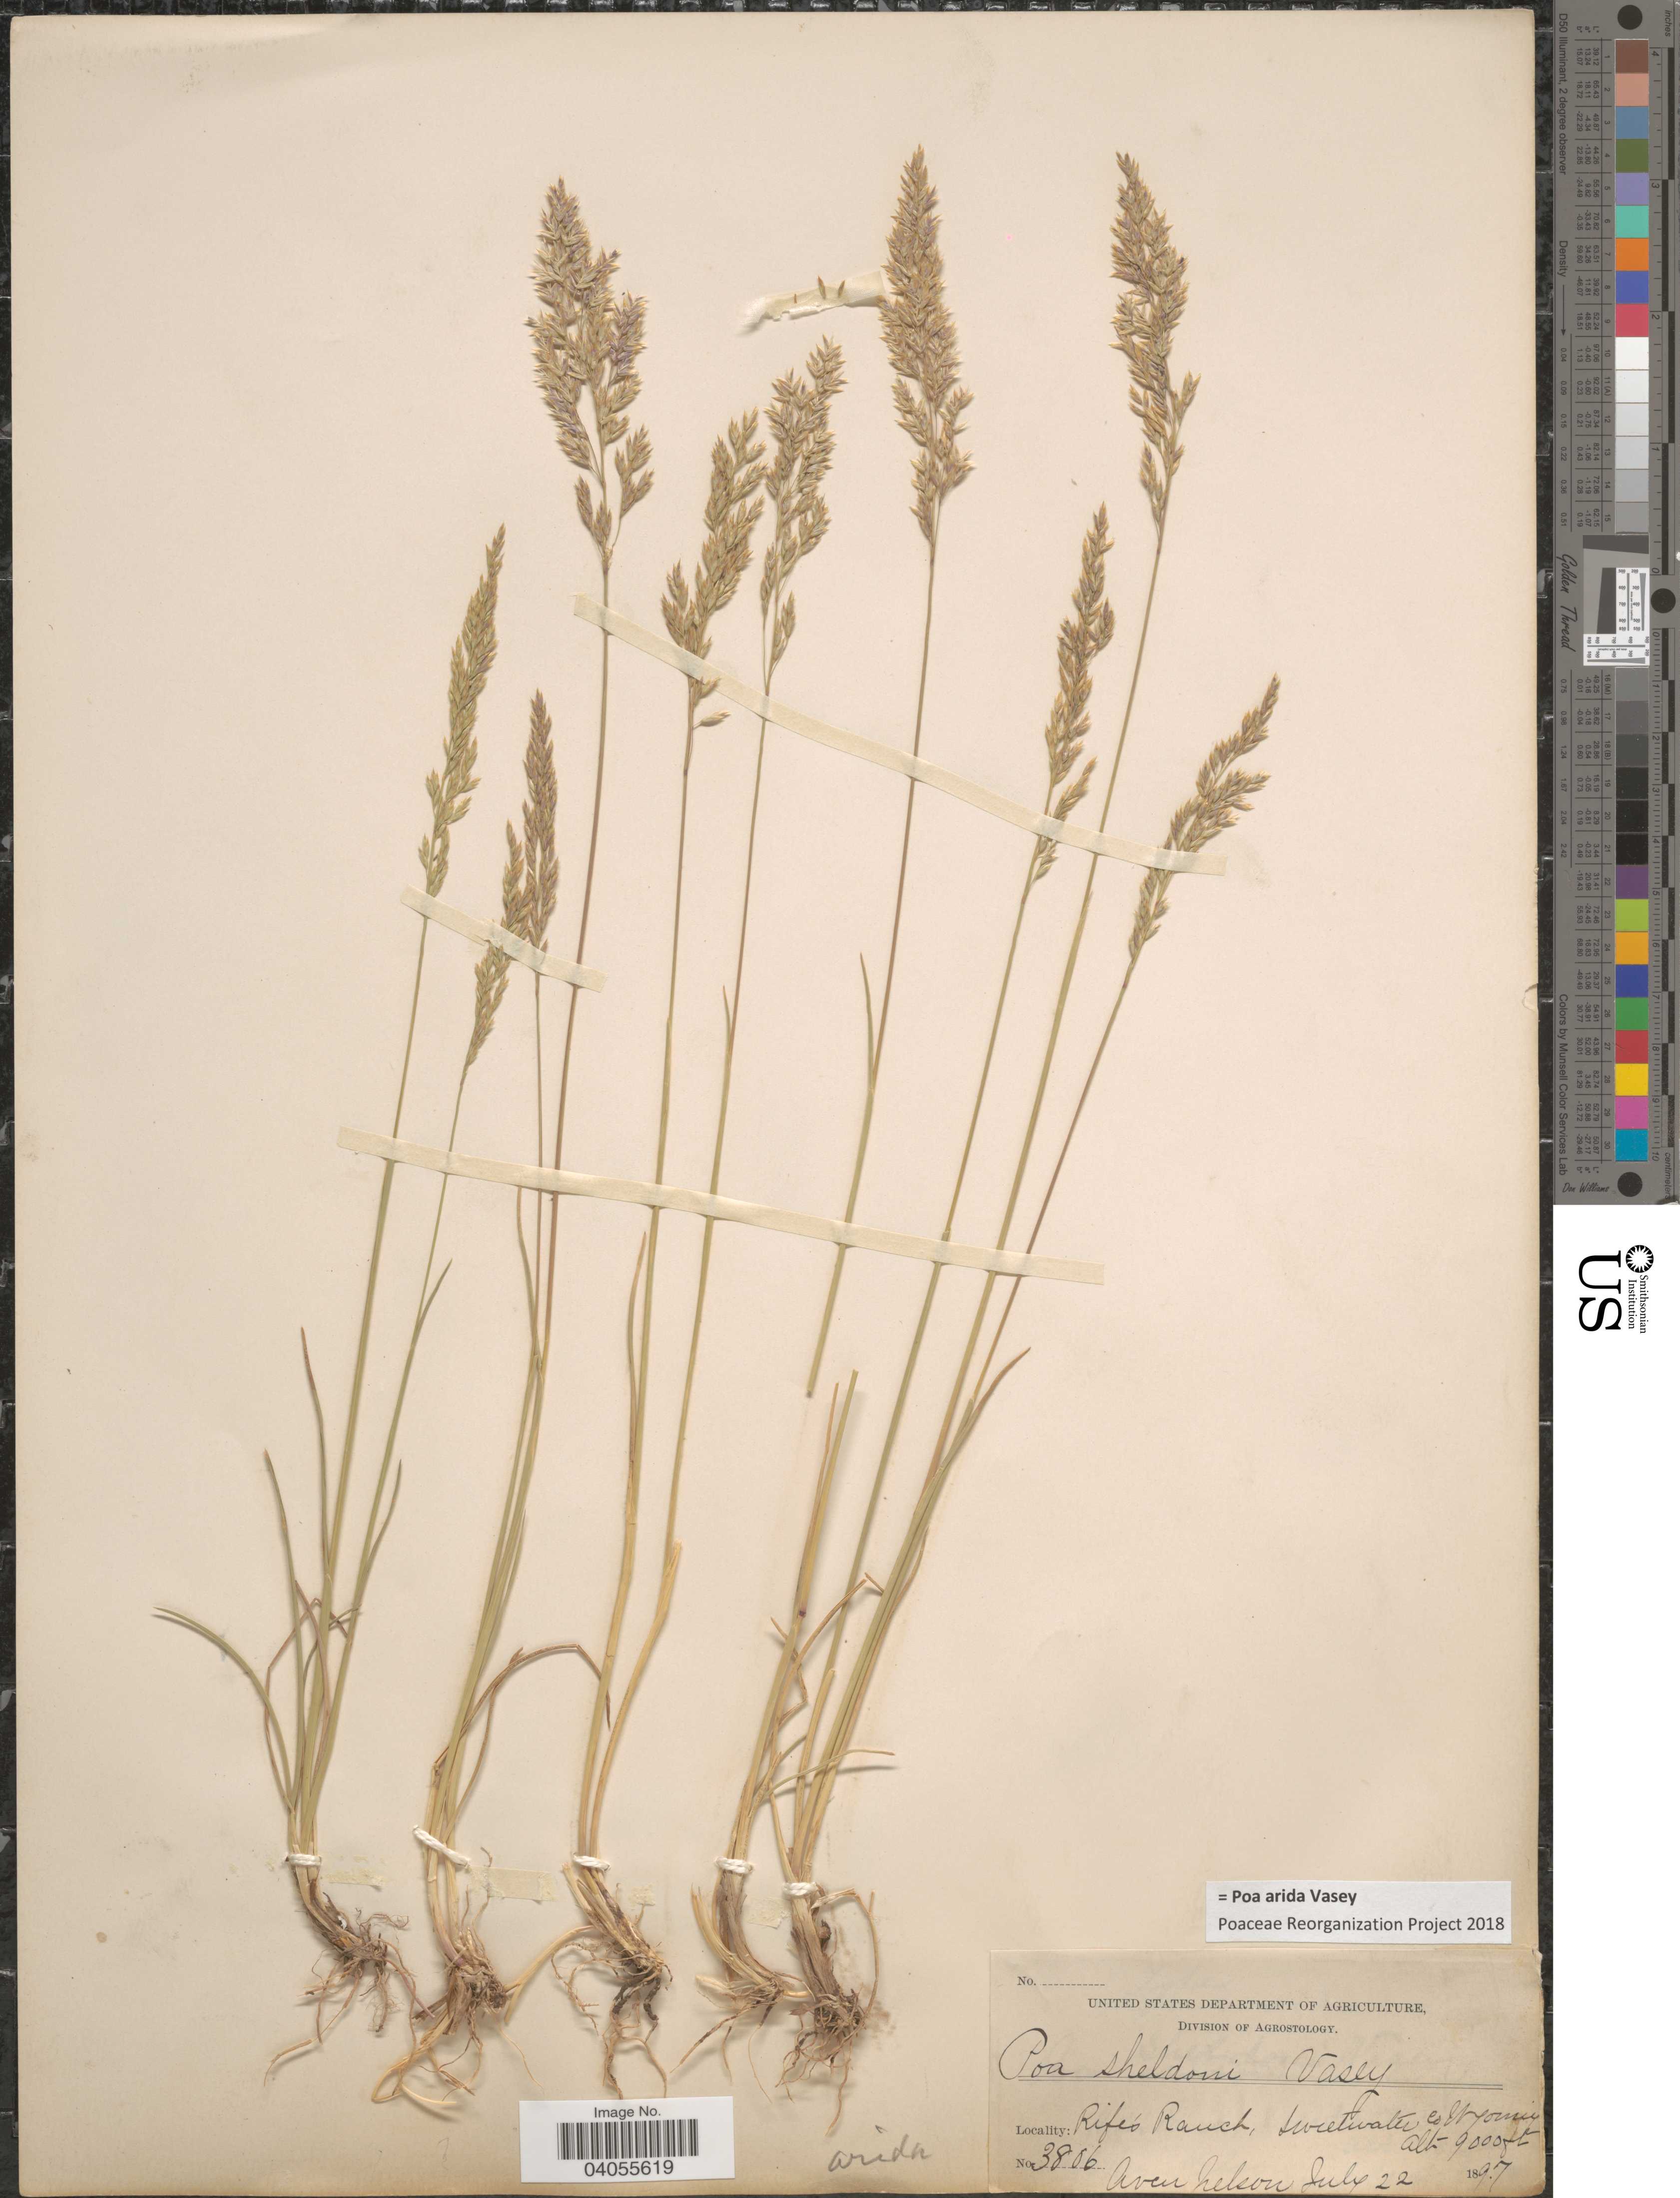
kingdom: Plantae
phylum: Tracheophyta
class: Liliopsida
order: Poales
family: Poaceae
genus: Poa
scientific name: Poa arida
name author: Vasey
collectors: A. Nelson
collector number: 3806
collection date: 1897-07-22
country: United States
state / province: Wyoming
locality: Rife's Ranch, Sweetwater Co.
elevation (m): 2743